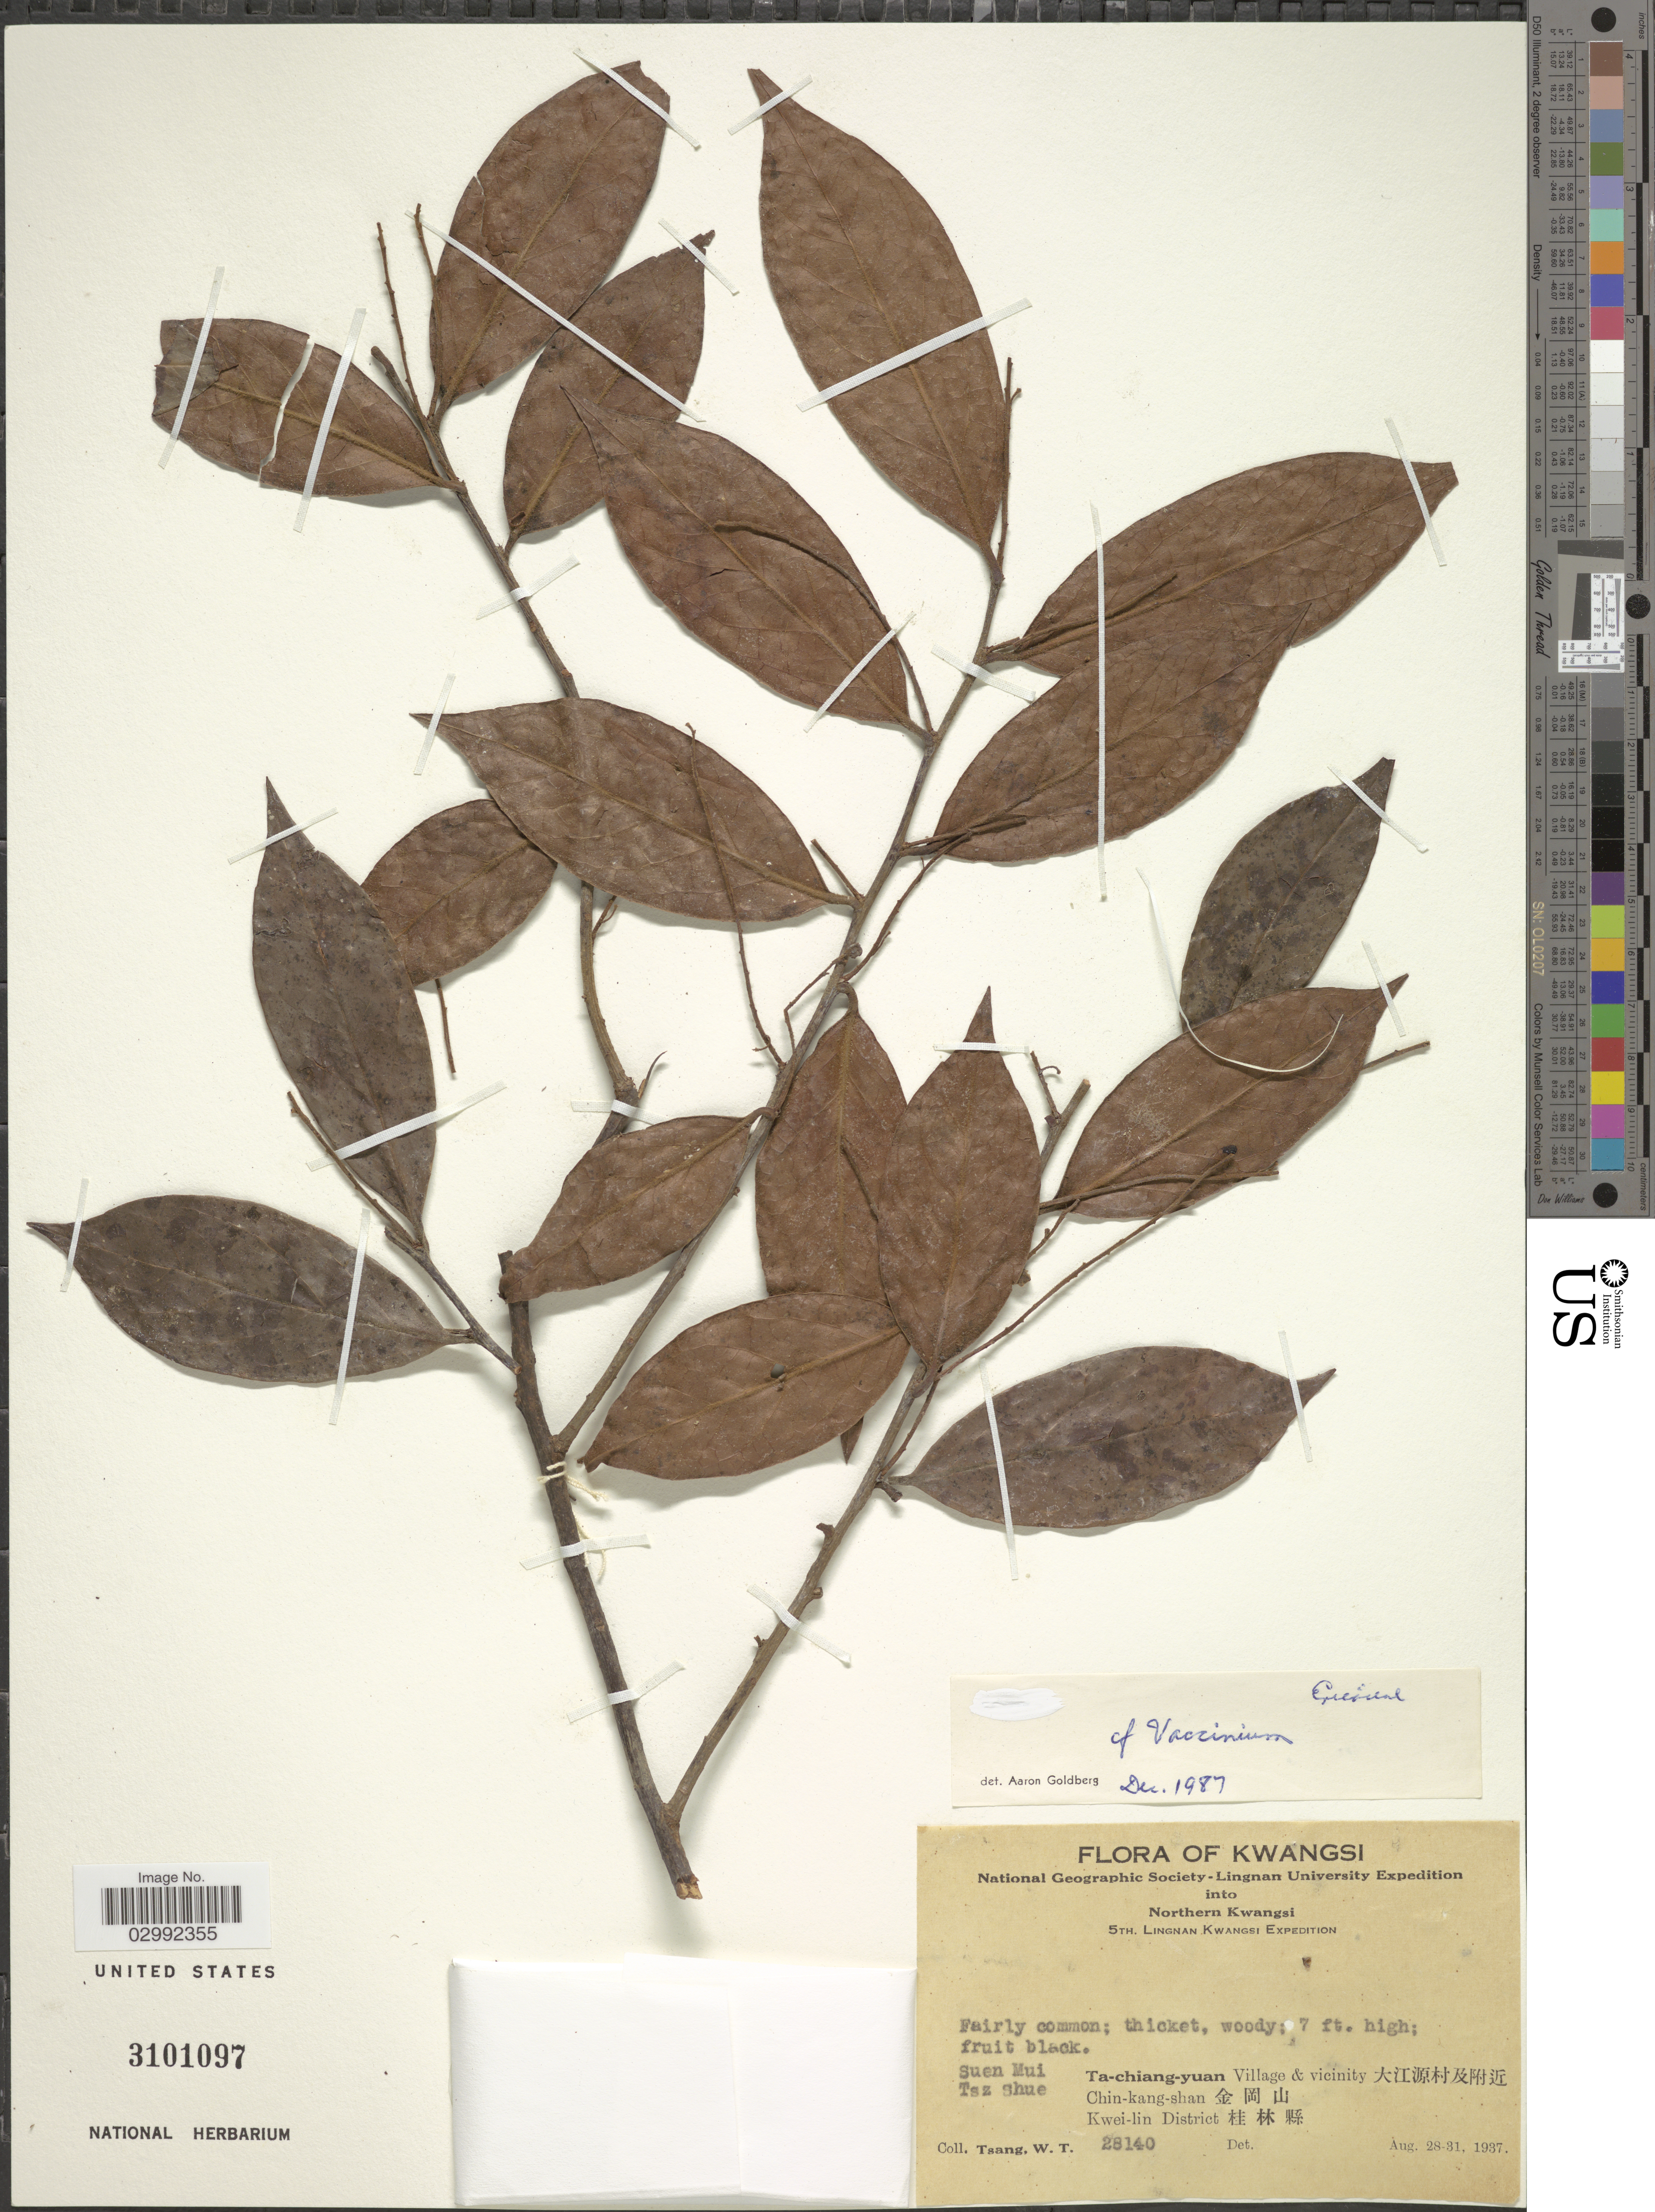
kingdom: Plantae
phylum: Tracheophyta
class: Magnoliopsida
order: Ericales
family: Ericaceae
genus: Vaccinium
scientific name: Vaccinium sp.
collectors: W. T. Tsang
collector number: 28140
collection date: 1937-08-28/1937-08-31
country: China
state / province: Guangxi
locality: Kwangsi. Northern Kwangsi. Suen Mui. Tsz Shue. Ta-chiang-yuan Village & vicinity X. Chin-kang-shan X. Kwei-lin District X.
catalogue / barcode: US 3101097